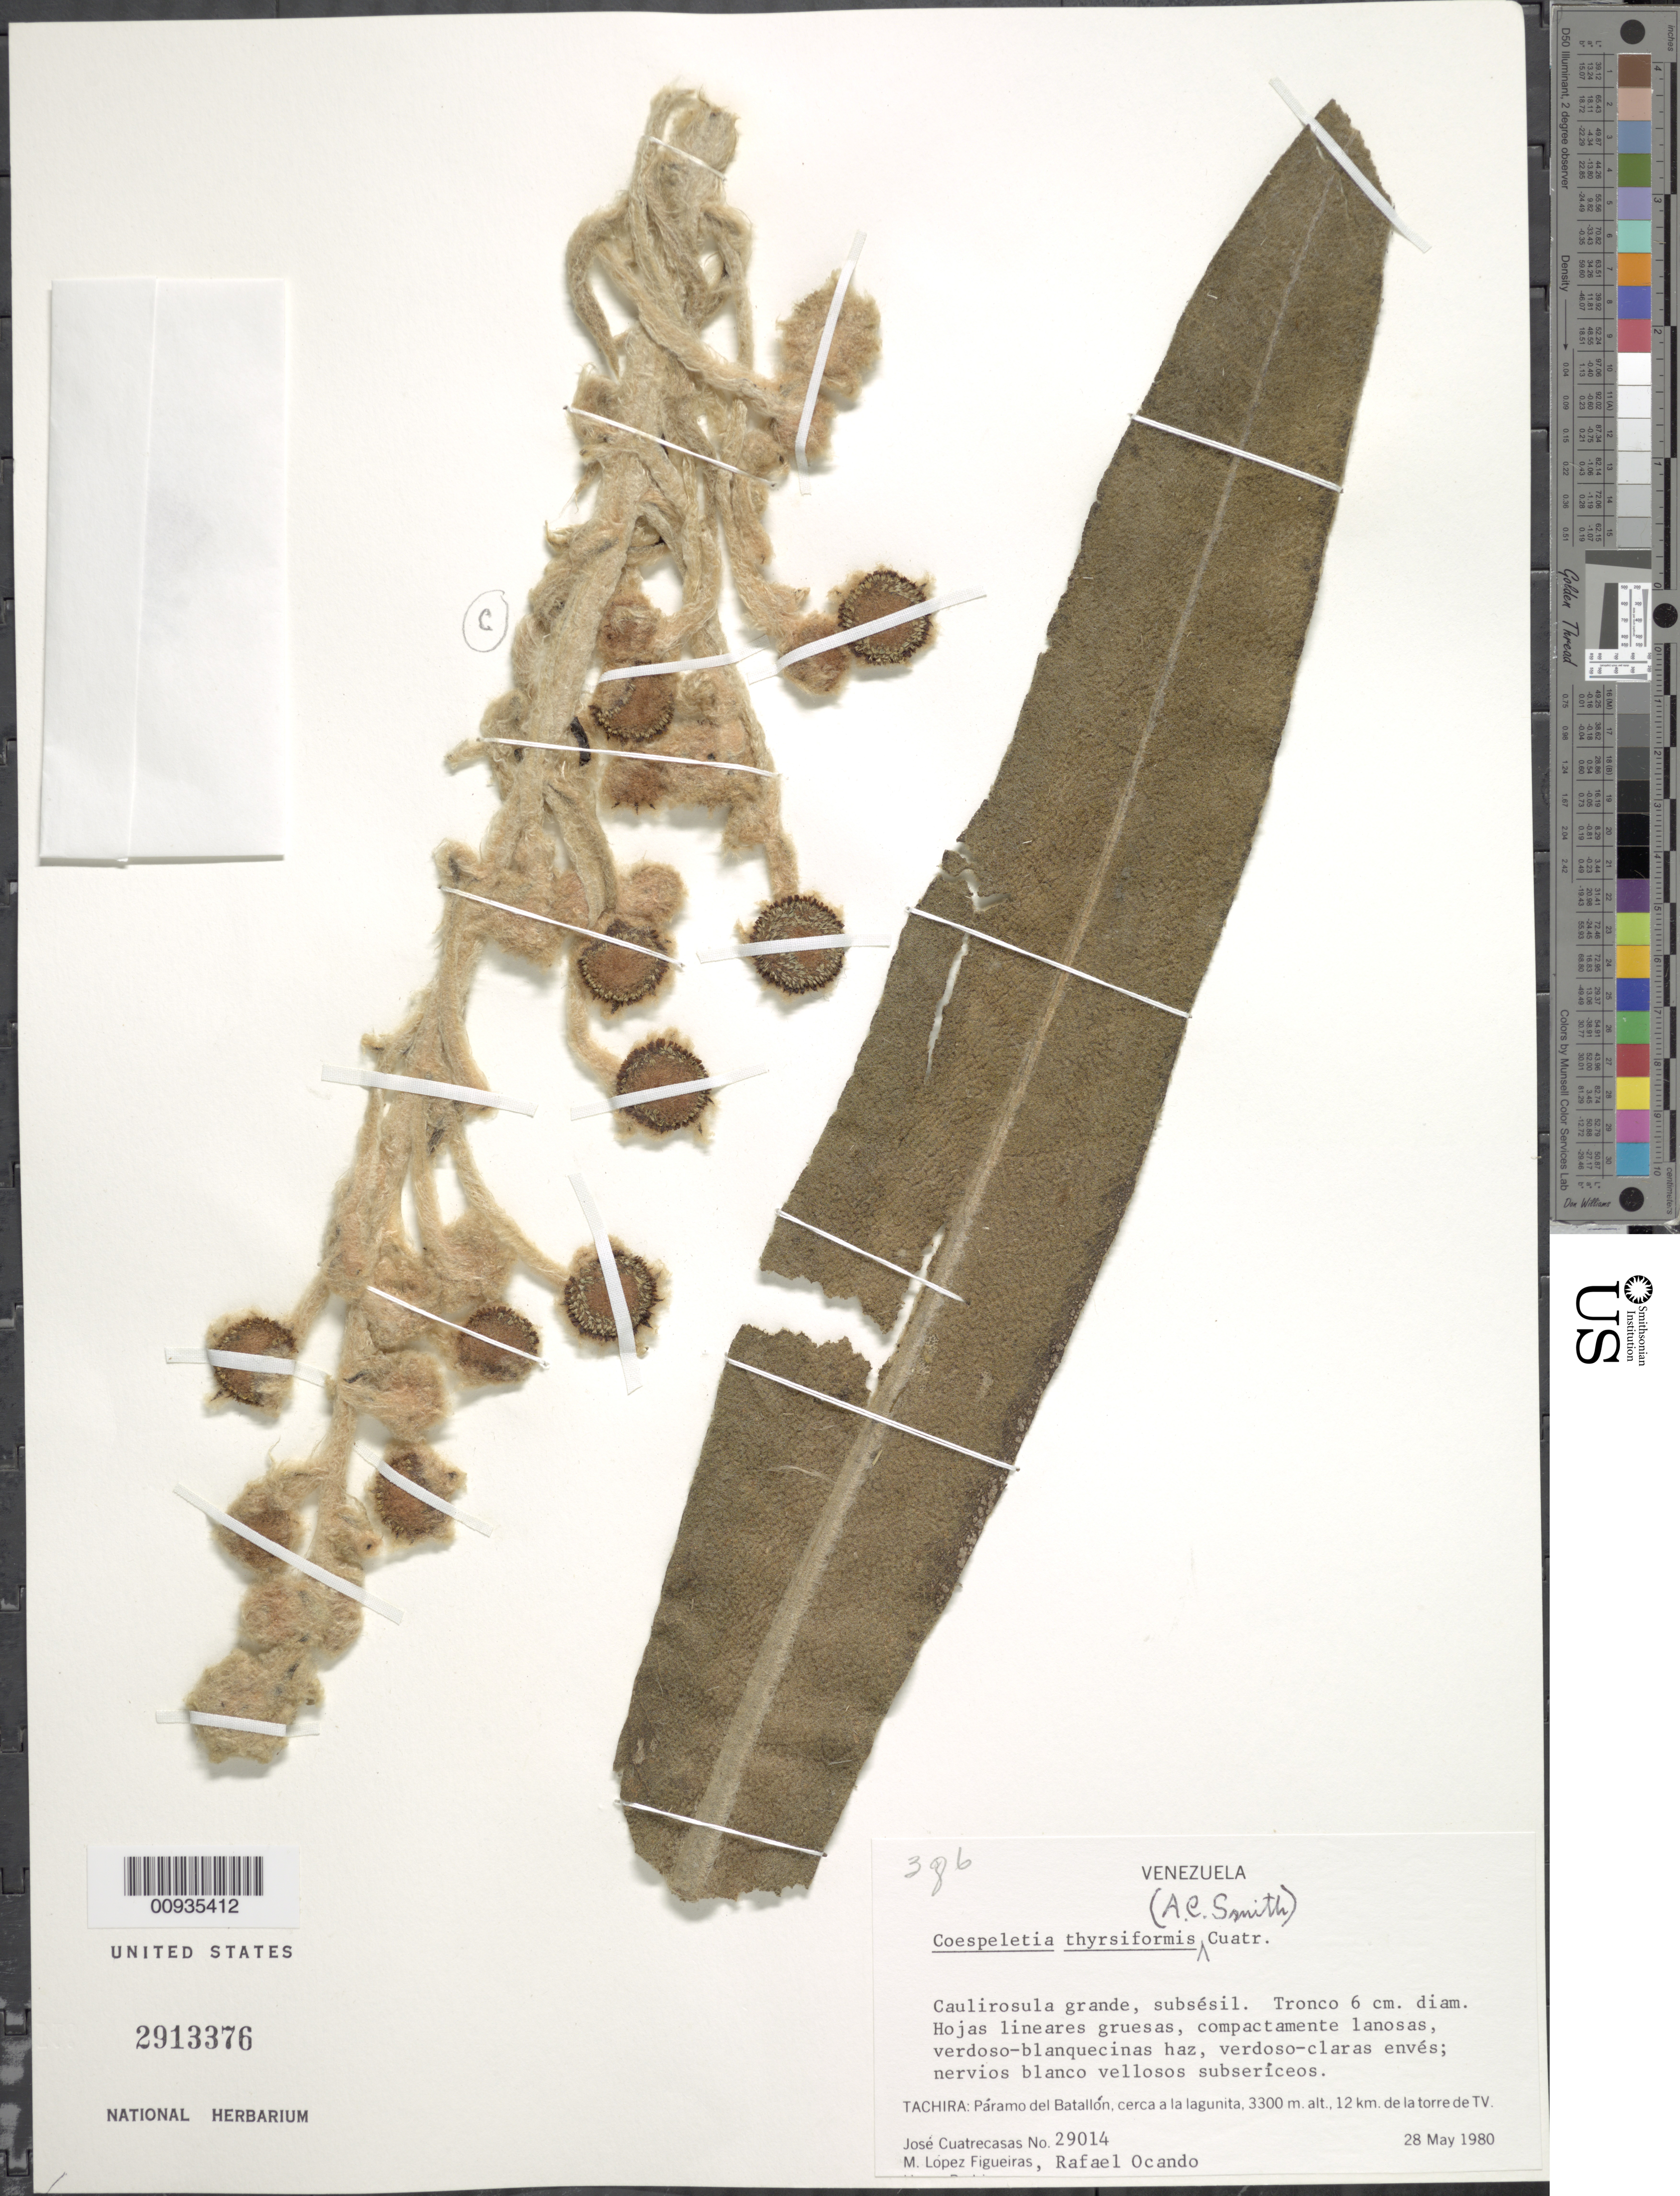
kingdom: Plantae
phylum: Tracheophyta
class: Magnoliopsida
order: Asterales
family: Asteraceae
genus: Coespeletia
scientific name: Coespeletia thyrsiformis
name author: (A.C. Sm.) Cuatrec.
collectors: J. Cuatrecasas, M. López Figueiras & R. Ocando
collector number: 29014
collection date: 1980-05-28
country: Venezuela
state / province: Tachira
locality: Paramo del Batallon, cerca a la lagunita, 12 km de la torre de TV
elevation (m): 3300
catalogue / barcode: US 2913376